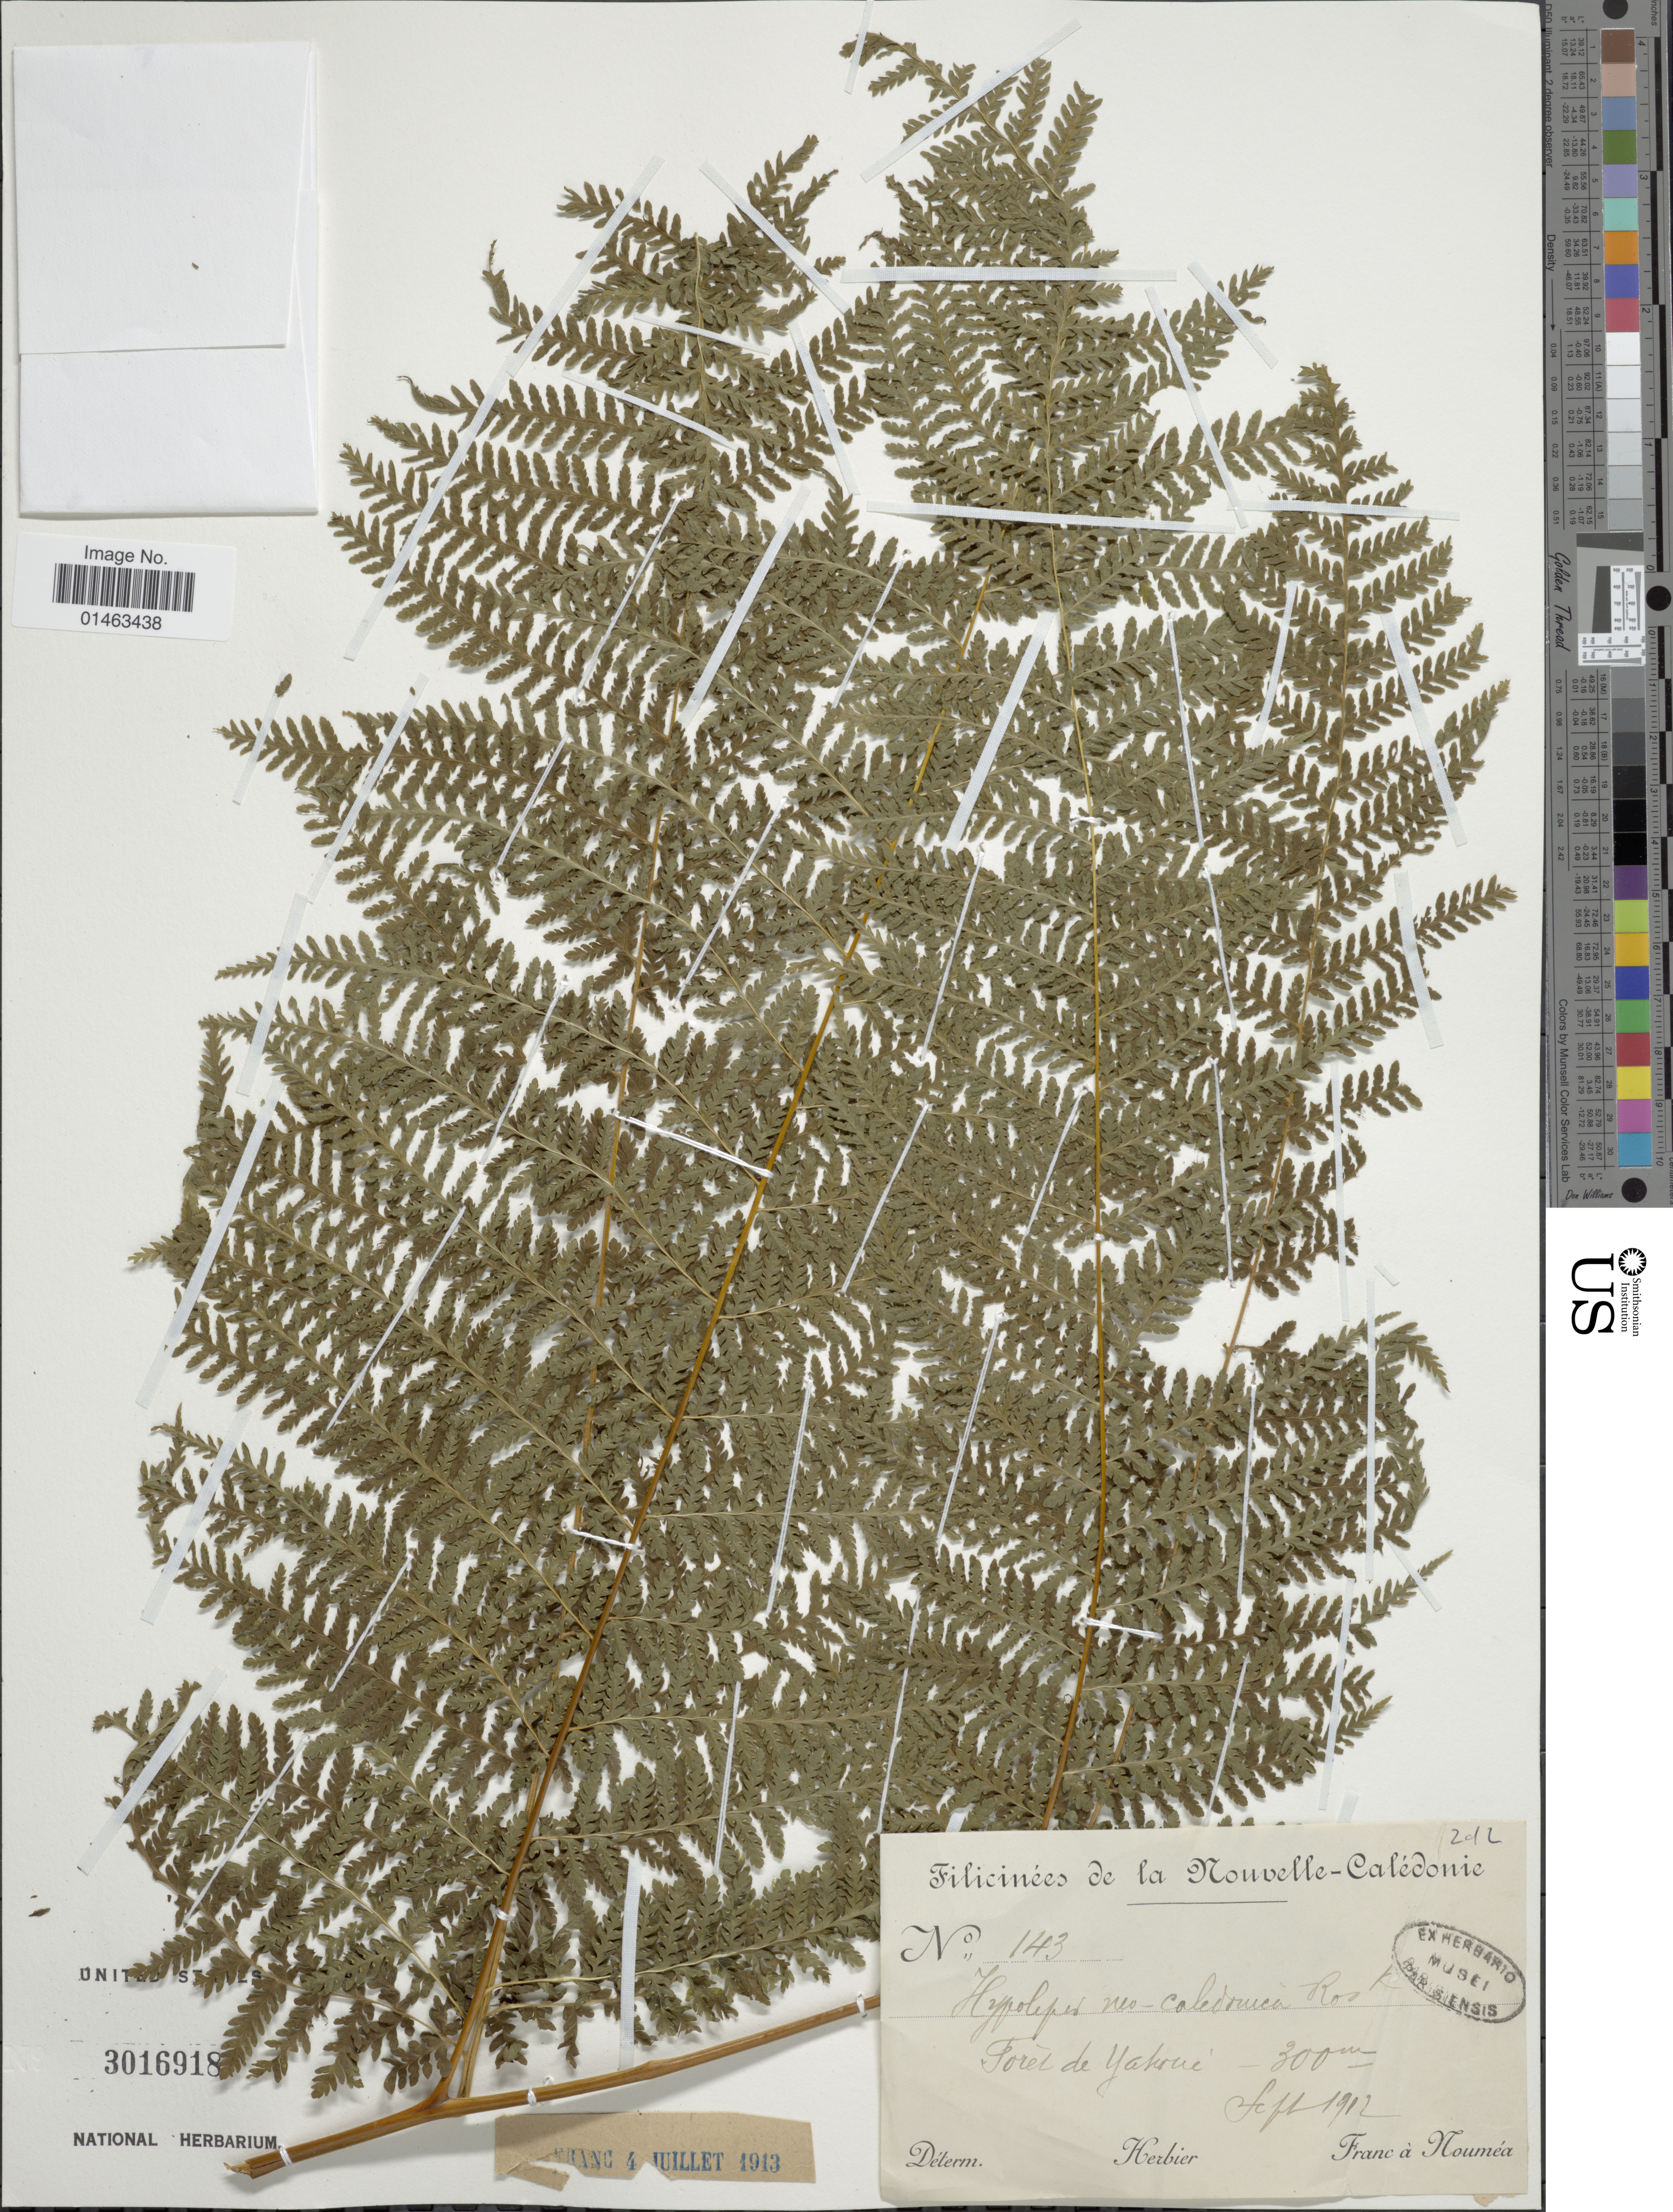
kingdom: Plantae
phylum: Tracheophyta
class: Polypodiopsida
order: Polypodiales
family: Dennstaedtiaceae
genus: Hypolepis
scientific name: Hypolepis neocaledonica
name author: Rosenst.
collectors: Franc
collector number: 143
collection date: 1912-09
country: New Caledonia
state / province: South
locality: La Nouvelle- Calédonie. Forêt de Yahoué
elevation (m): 300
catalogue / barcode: US 3016918